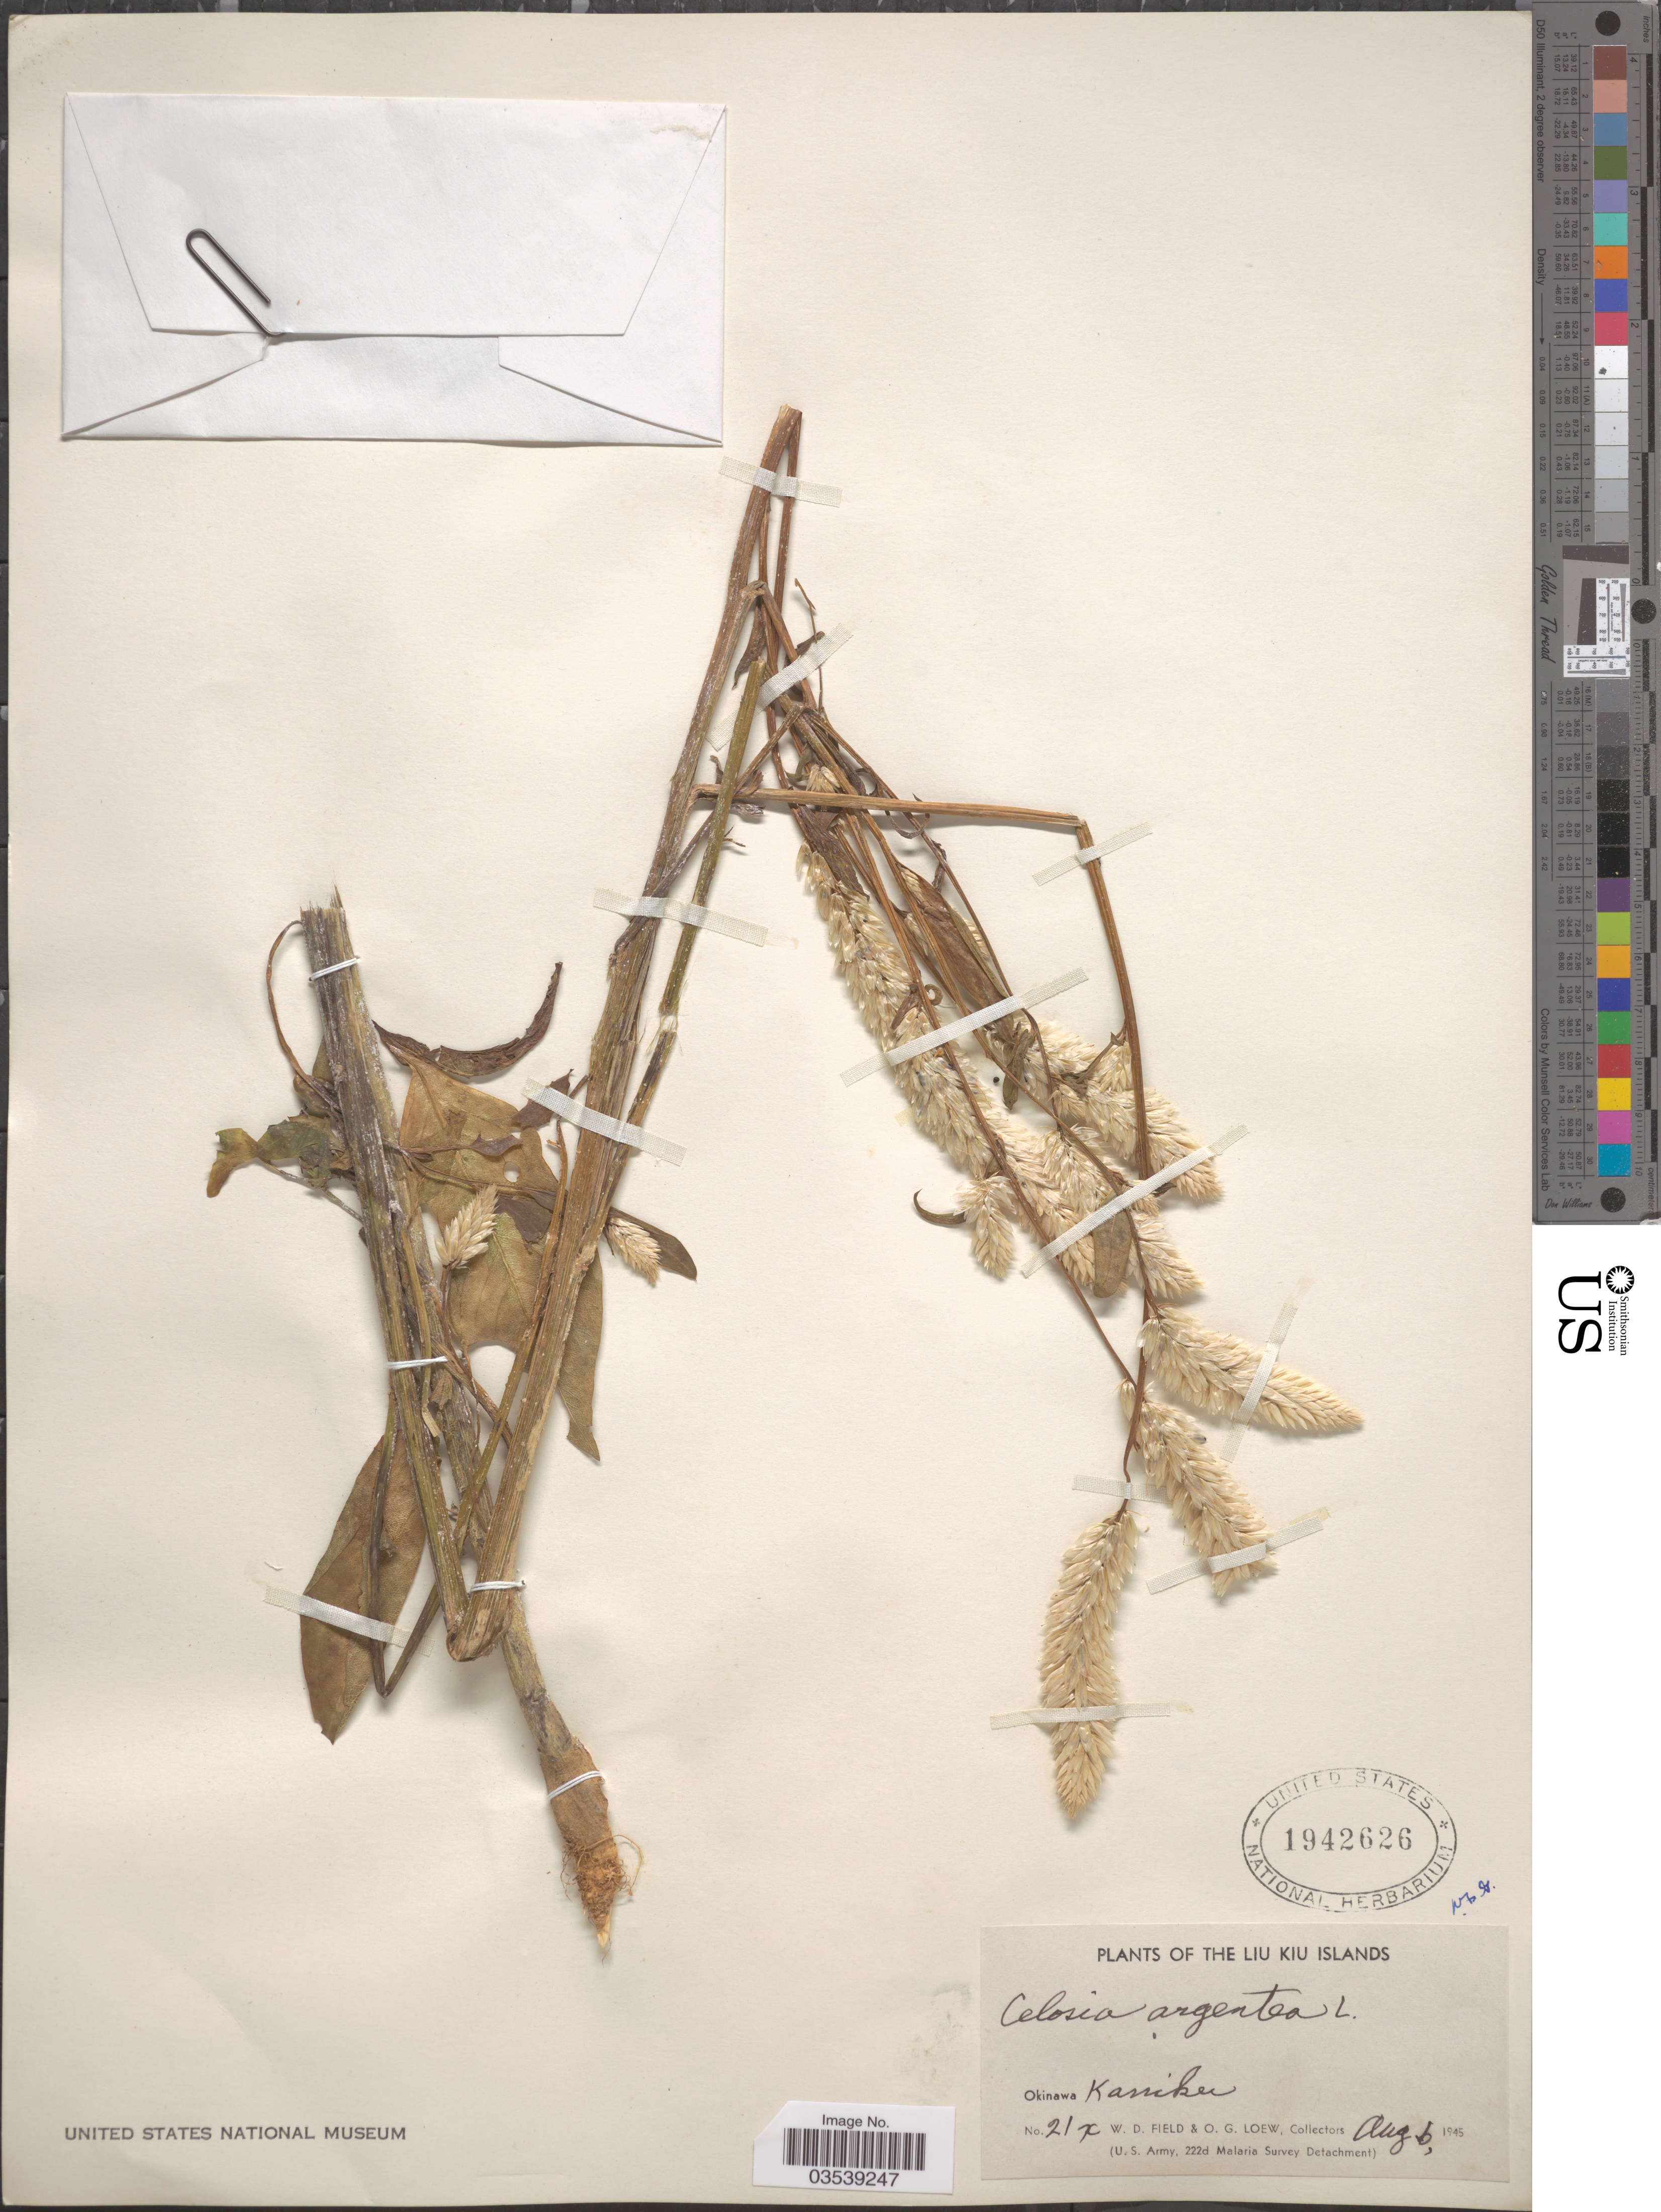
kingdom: Plantae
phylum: Tracheophyta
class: Magnoliopsida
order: Caryophyllales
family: Amaranthaceae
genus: Celosia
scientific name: Celosia argentea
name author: L.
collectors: W. D. Field & O. G. Loew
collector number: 21x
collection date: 1945-08-06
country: Japan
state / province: Okinawa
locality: The Liu Kiu Islands. Okinawa, Kaneku.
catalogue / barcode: US 1942626